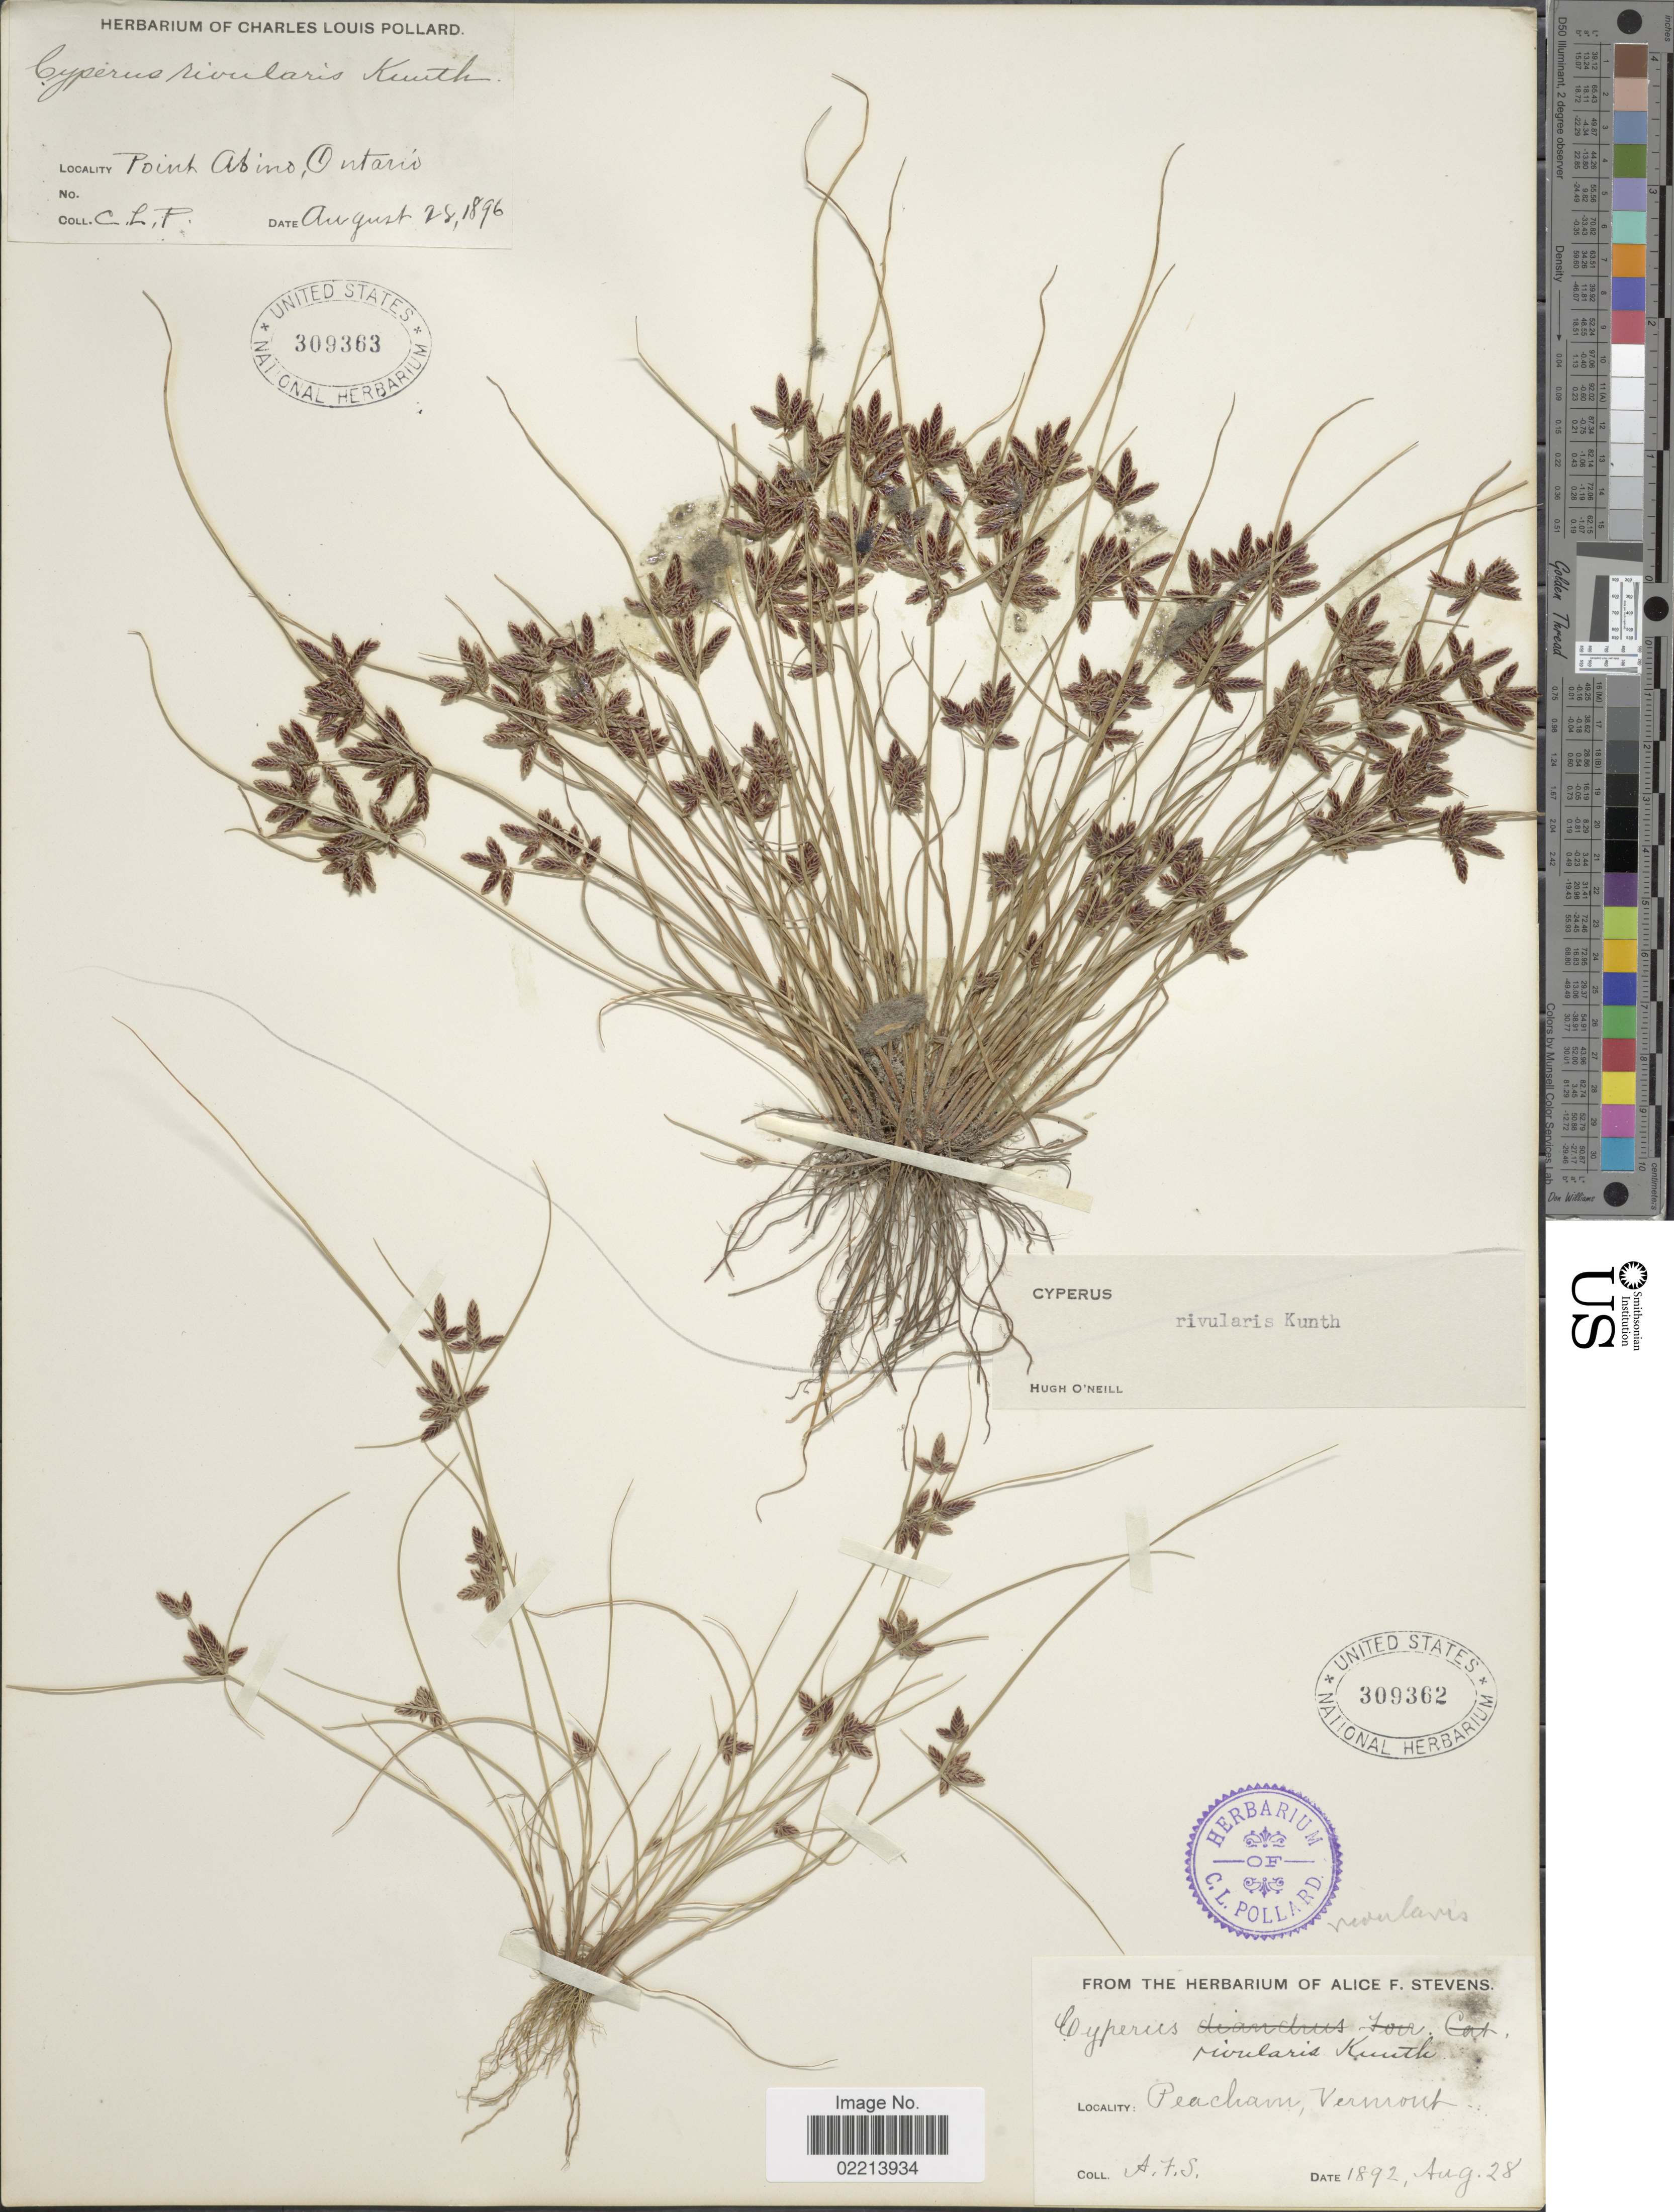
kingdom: Plantae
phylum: Tracheophyta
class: Liliopsida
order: Poales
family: Cyperaceae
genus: Cyperus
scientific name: Cyperus bipartitus Torr.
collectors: A. Stevens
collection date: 1892-08-28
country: United States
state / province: Vermont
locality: Peacham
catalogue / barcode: US 309362